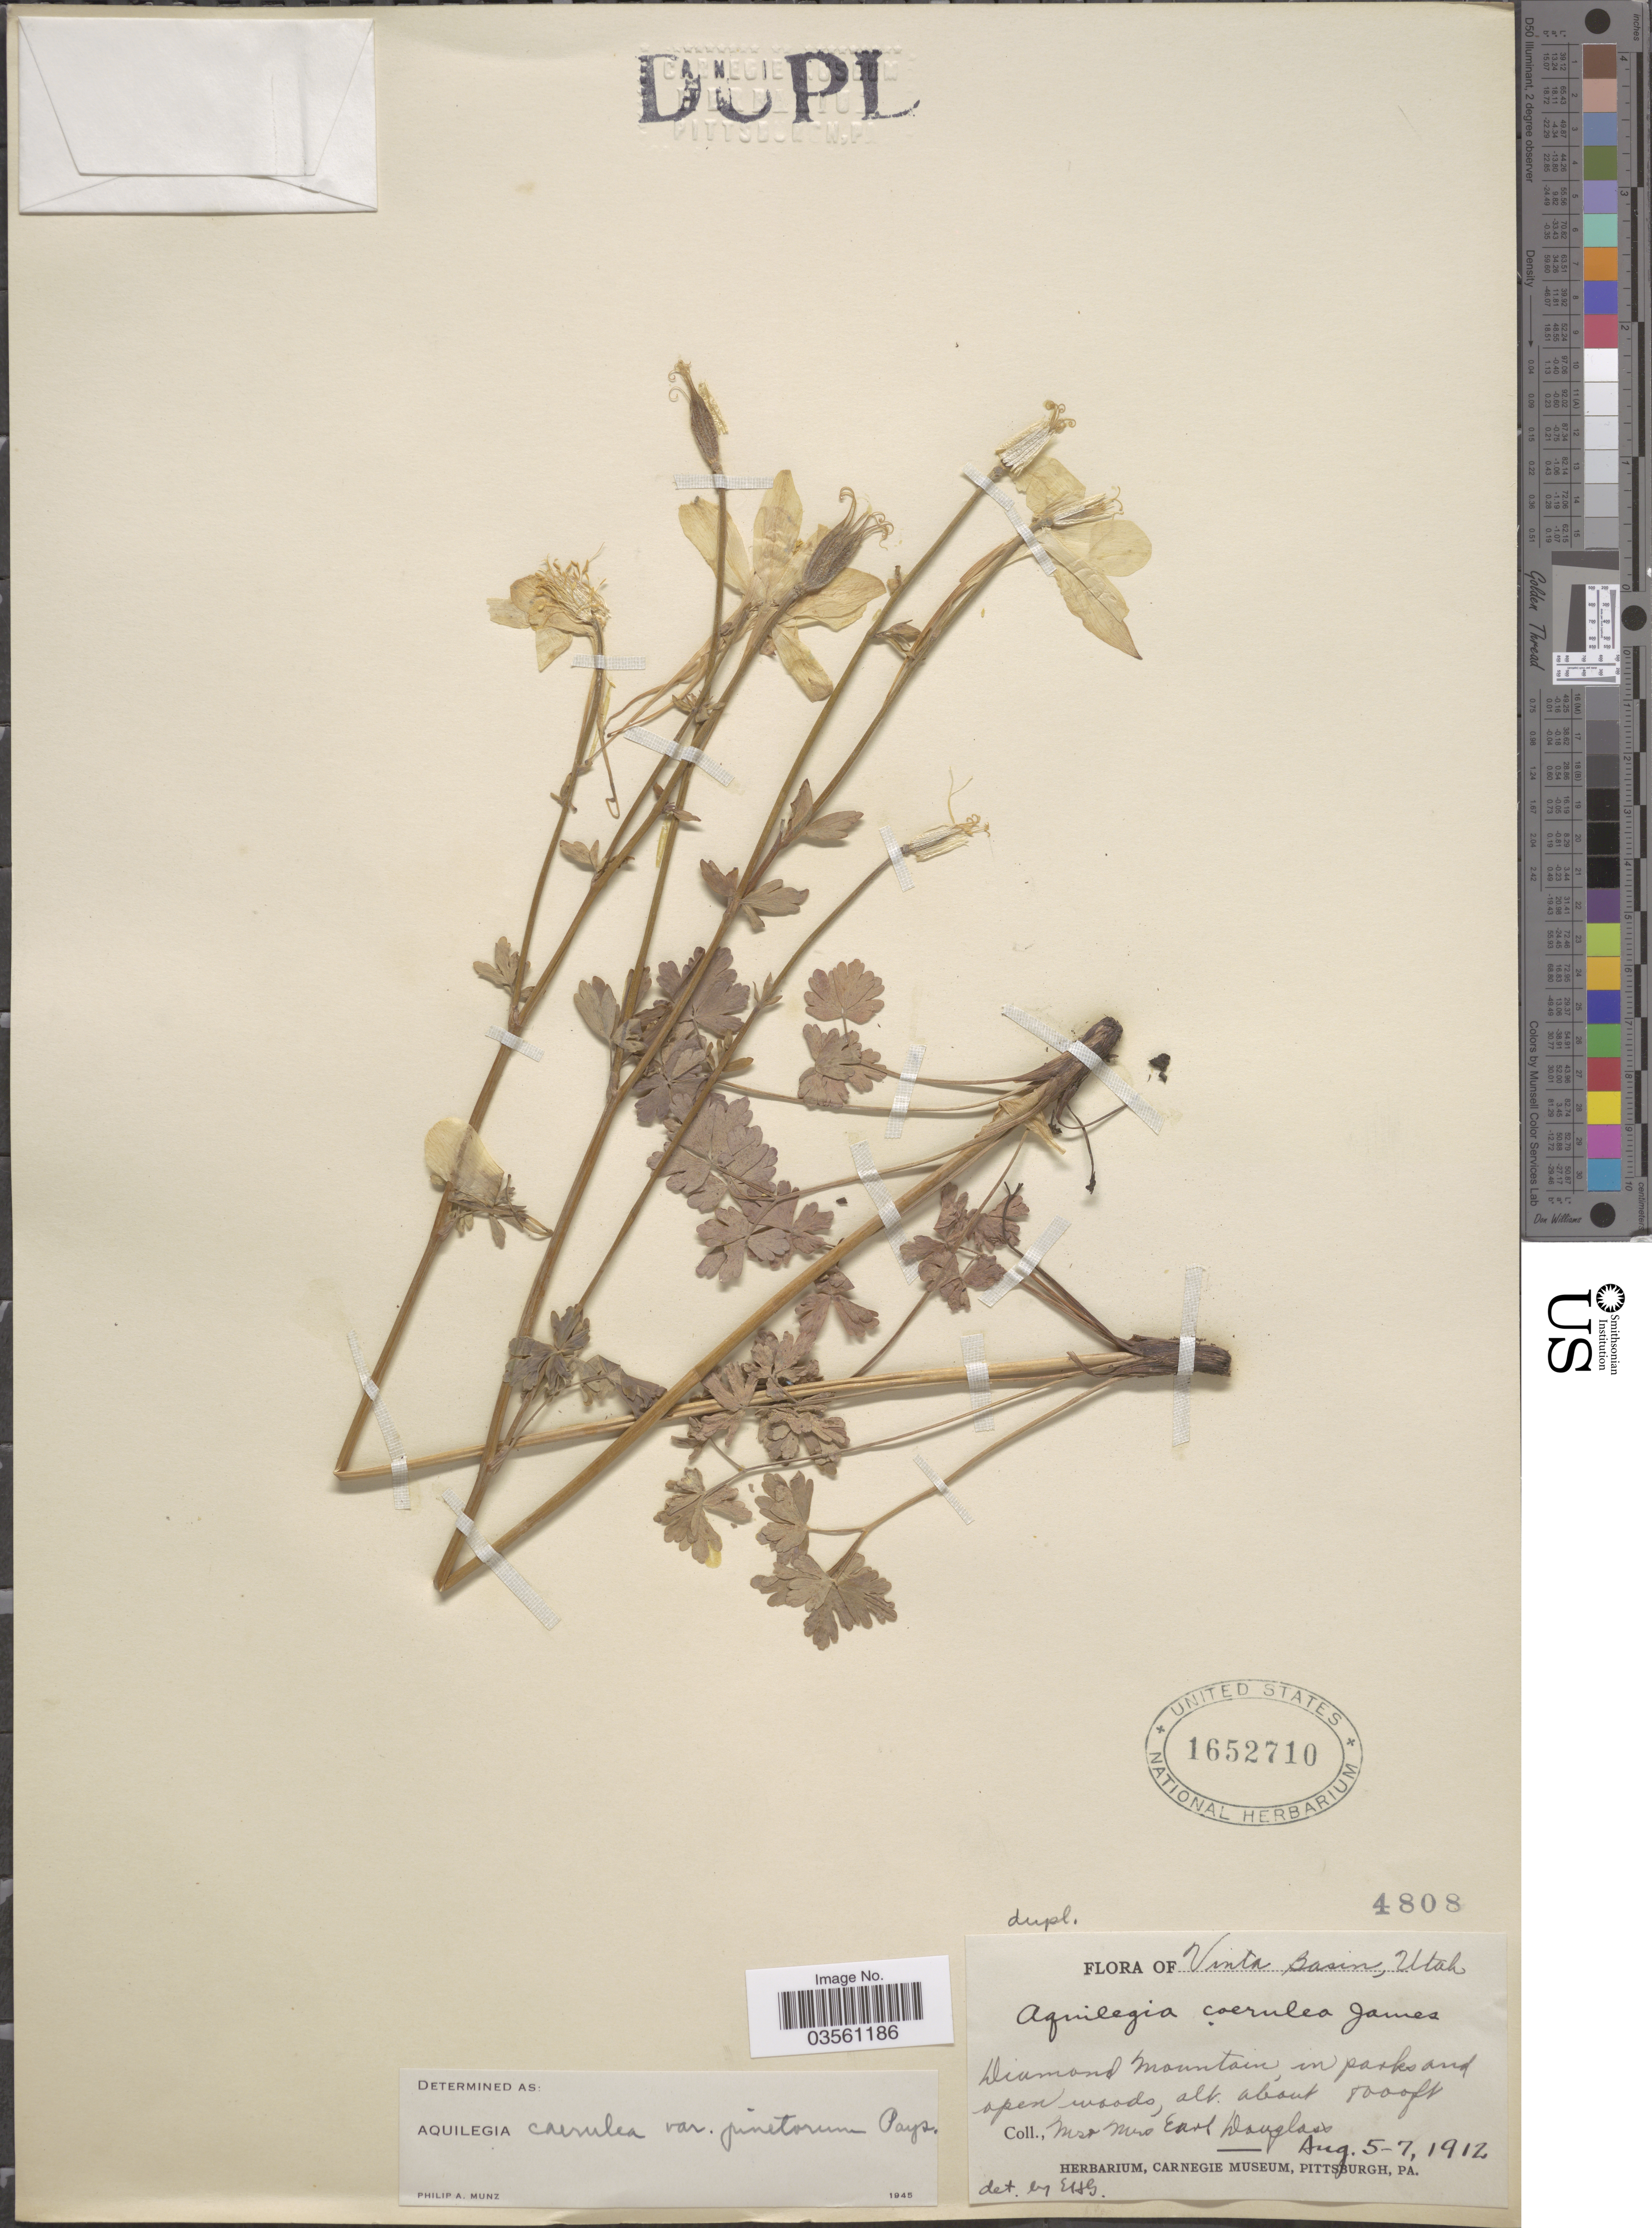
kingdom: Plantae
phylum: Tracheophyta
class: Magnoliopsida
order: Ranunculales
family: Ranunculaceae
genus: Aquilegia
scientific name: Aquilegia coerulea var. pinetorum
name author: E. James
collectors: E. Douglass & E. Douglass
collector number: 4808?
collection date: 1912-08-05/1912-08-07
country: United States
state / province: Utah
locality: Uinta Basin. Diamond Mountain, in parks and open woods.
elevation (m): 2438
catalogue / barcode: US 1652710